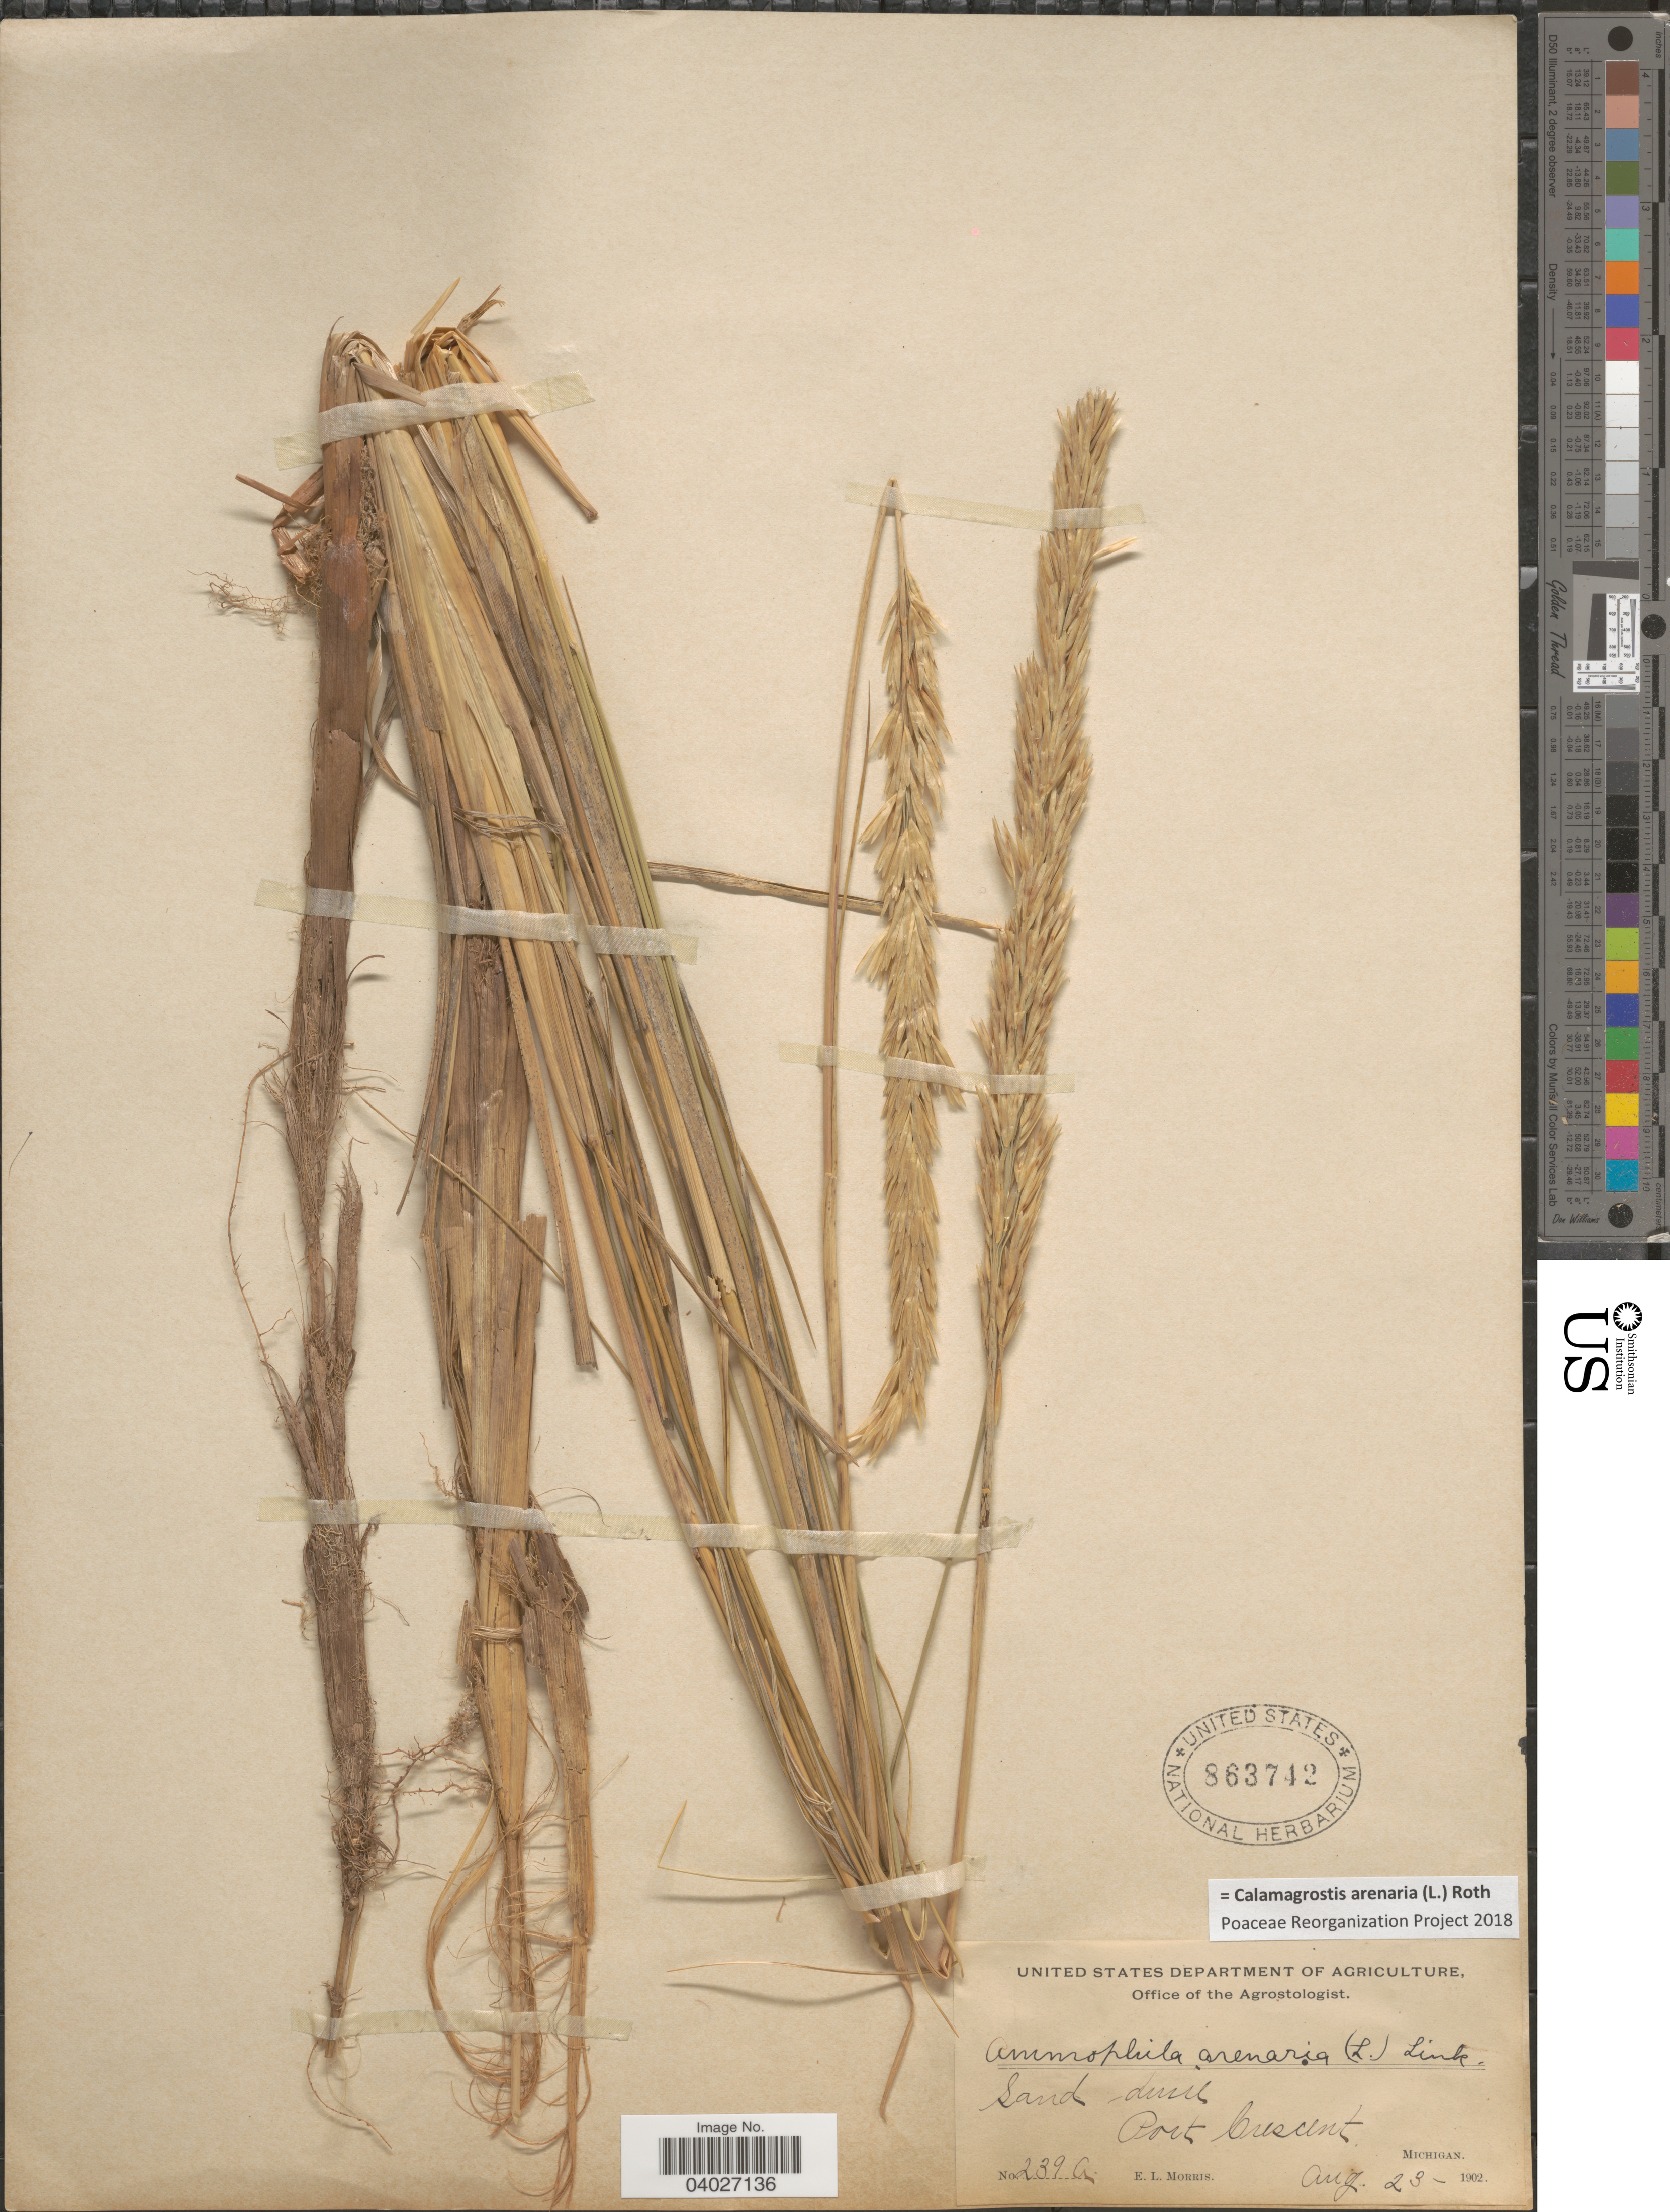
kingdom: Plantae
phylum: Tracheophyta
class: Liliopsida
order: Poales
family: Poaceae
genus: Calamagrostis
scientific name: Calamagrostis arenaria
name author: (L.) Roth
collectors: E. Morris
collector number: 239a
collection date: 1902-08-23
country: United States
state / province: Michigan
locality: Port Crescent.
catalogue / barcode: US 863742